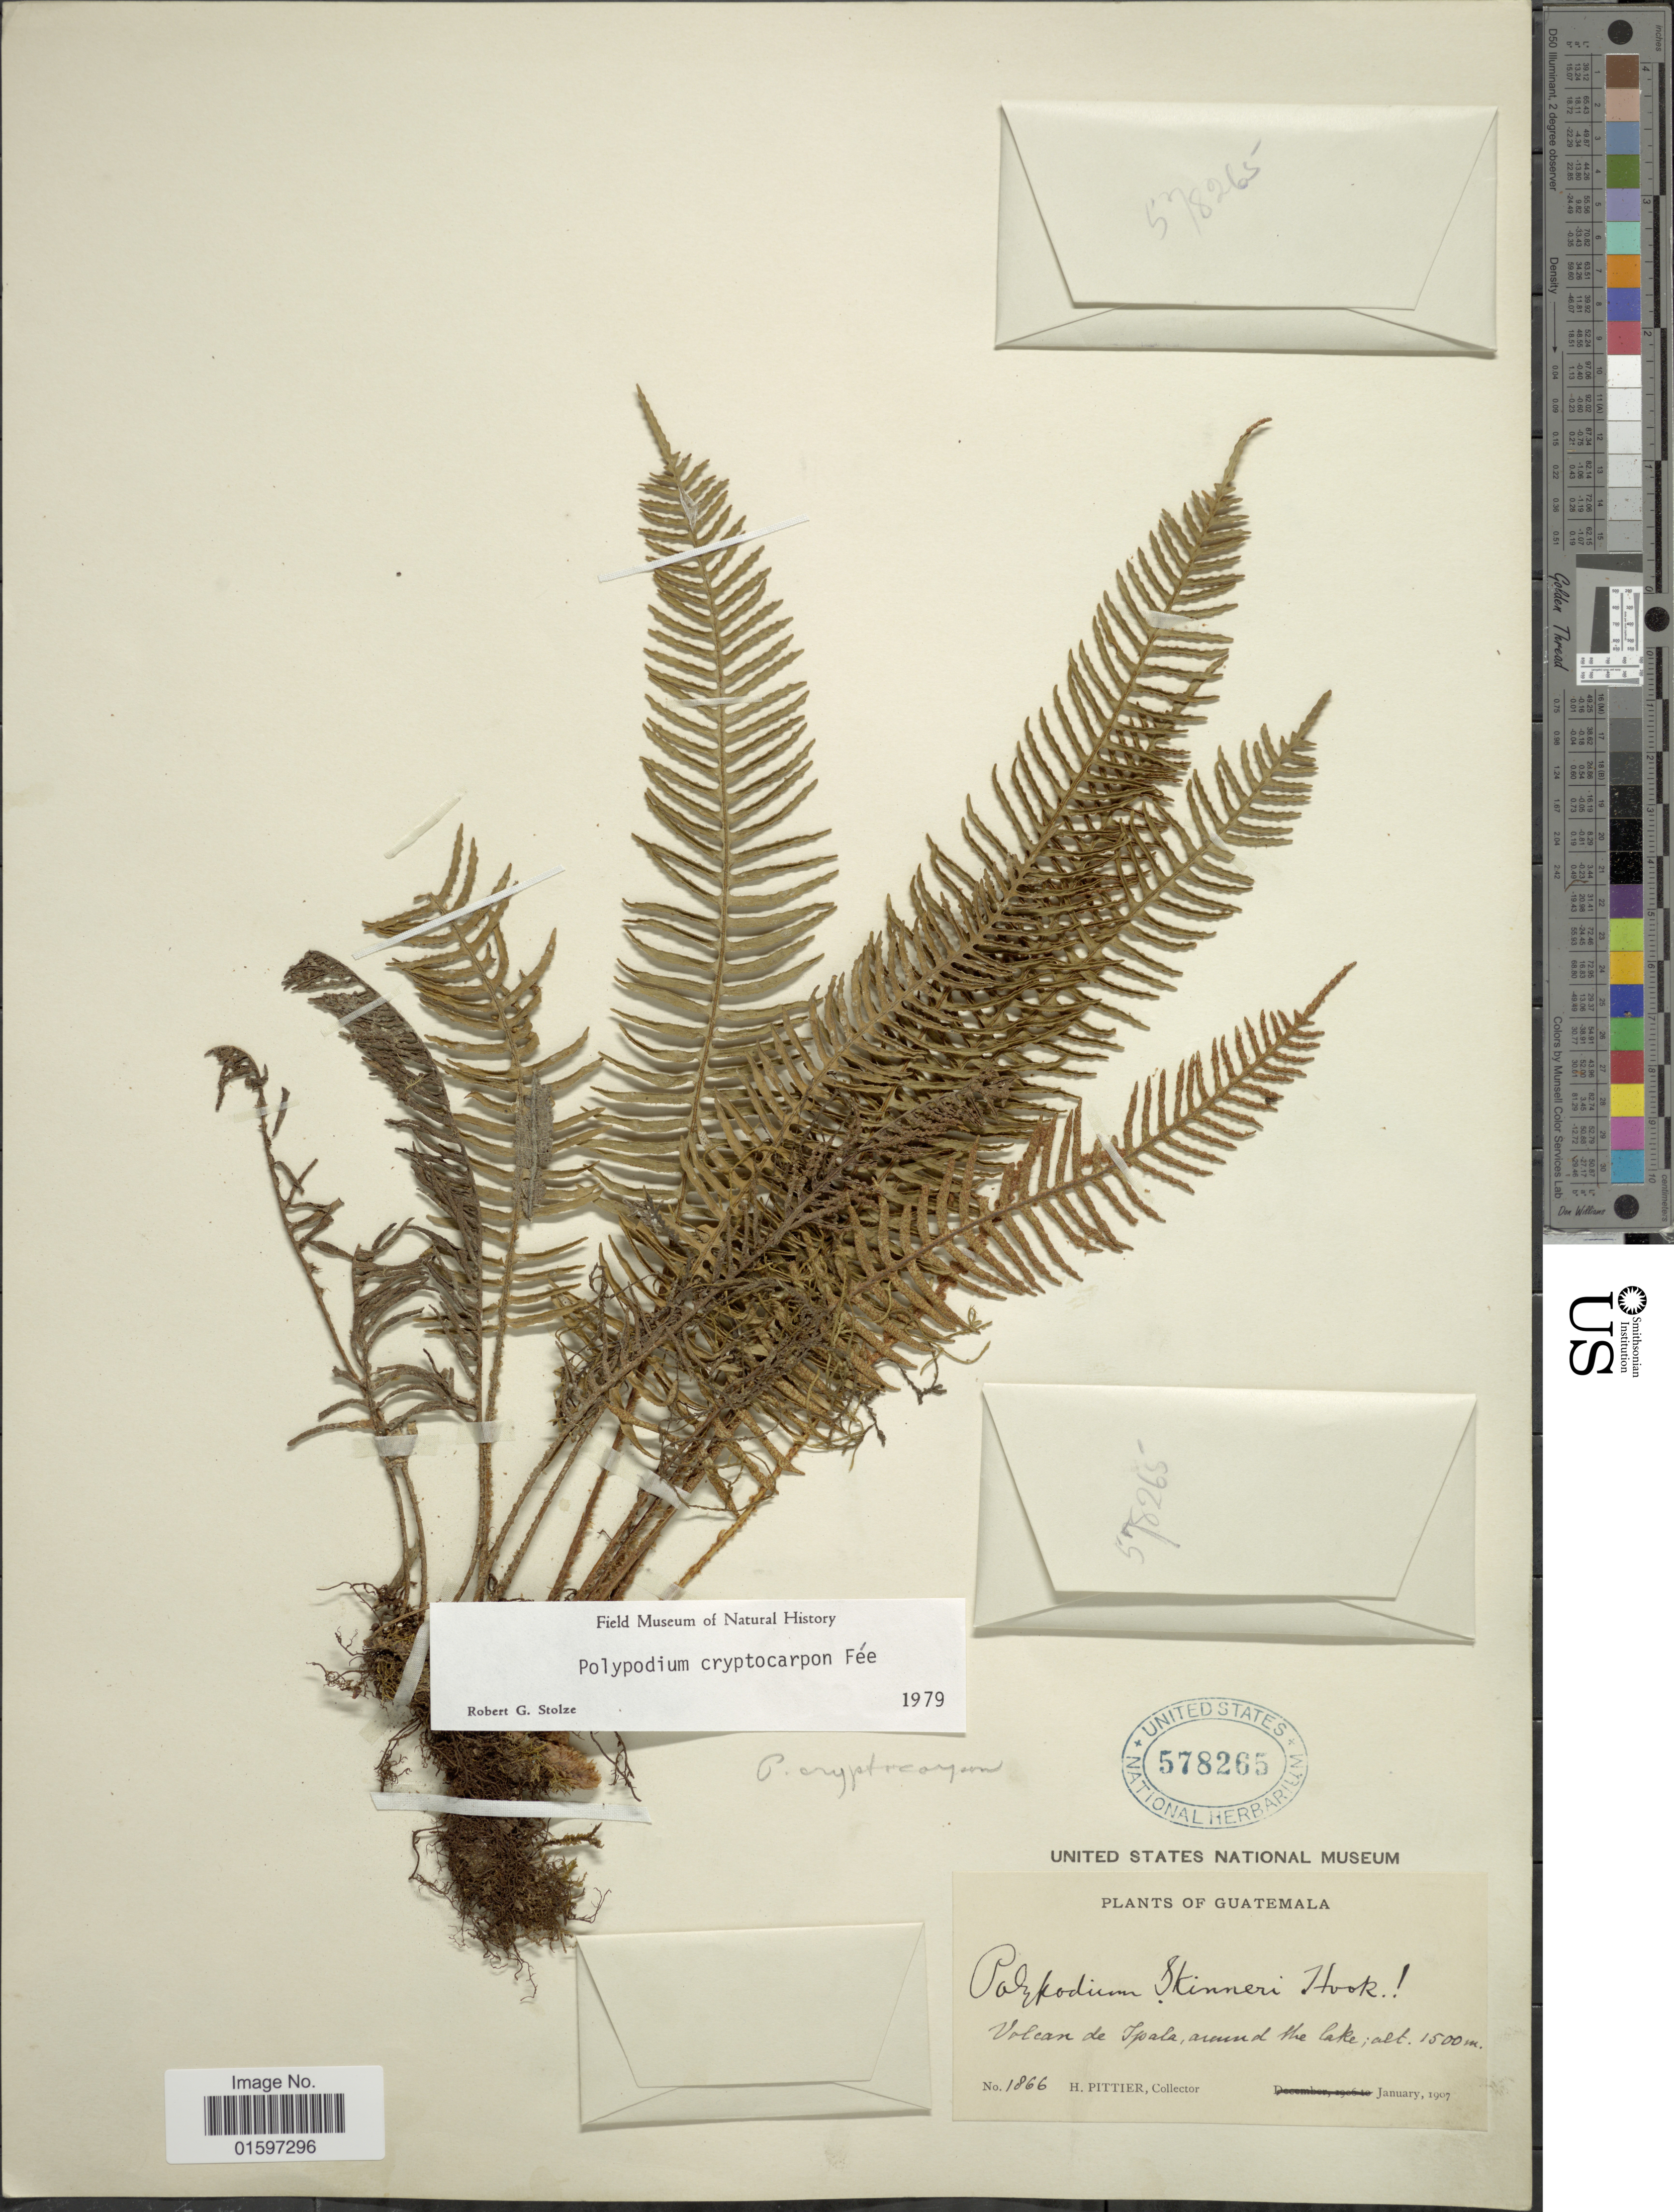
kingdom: Plantae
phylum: Tracheophyta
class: Polypodiopsida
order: Polypodiales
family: Polypodiaceae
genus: Pleopeltis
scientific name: Pleopeltis cryptocarpa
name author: (Fée) A.R. Sm. & Tejero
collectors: H. F. Pittier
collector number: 1866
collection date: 1907-01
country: Guatemala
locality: Volcan de Ipala, around the lake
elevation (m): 1500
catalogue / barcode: US 578265